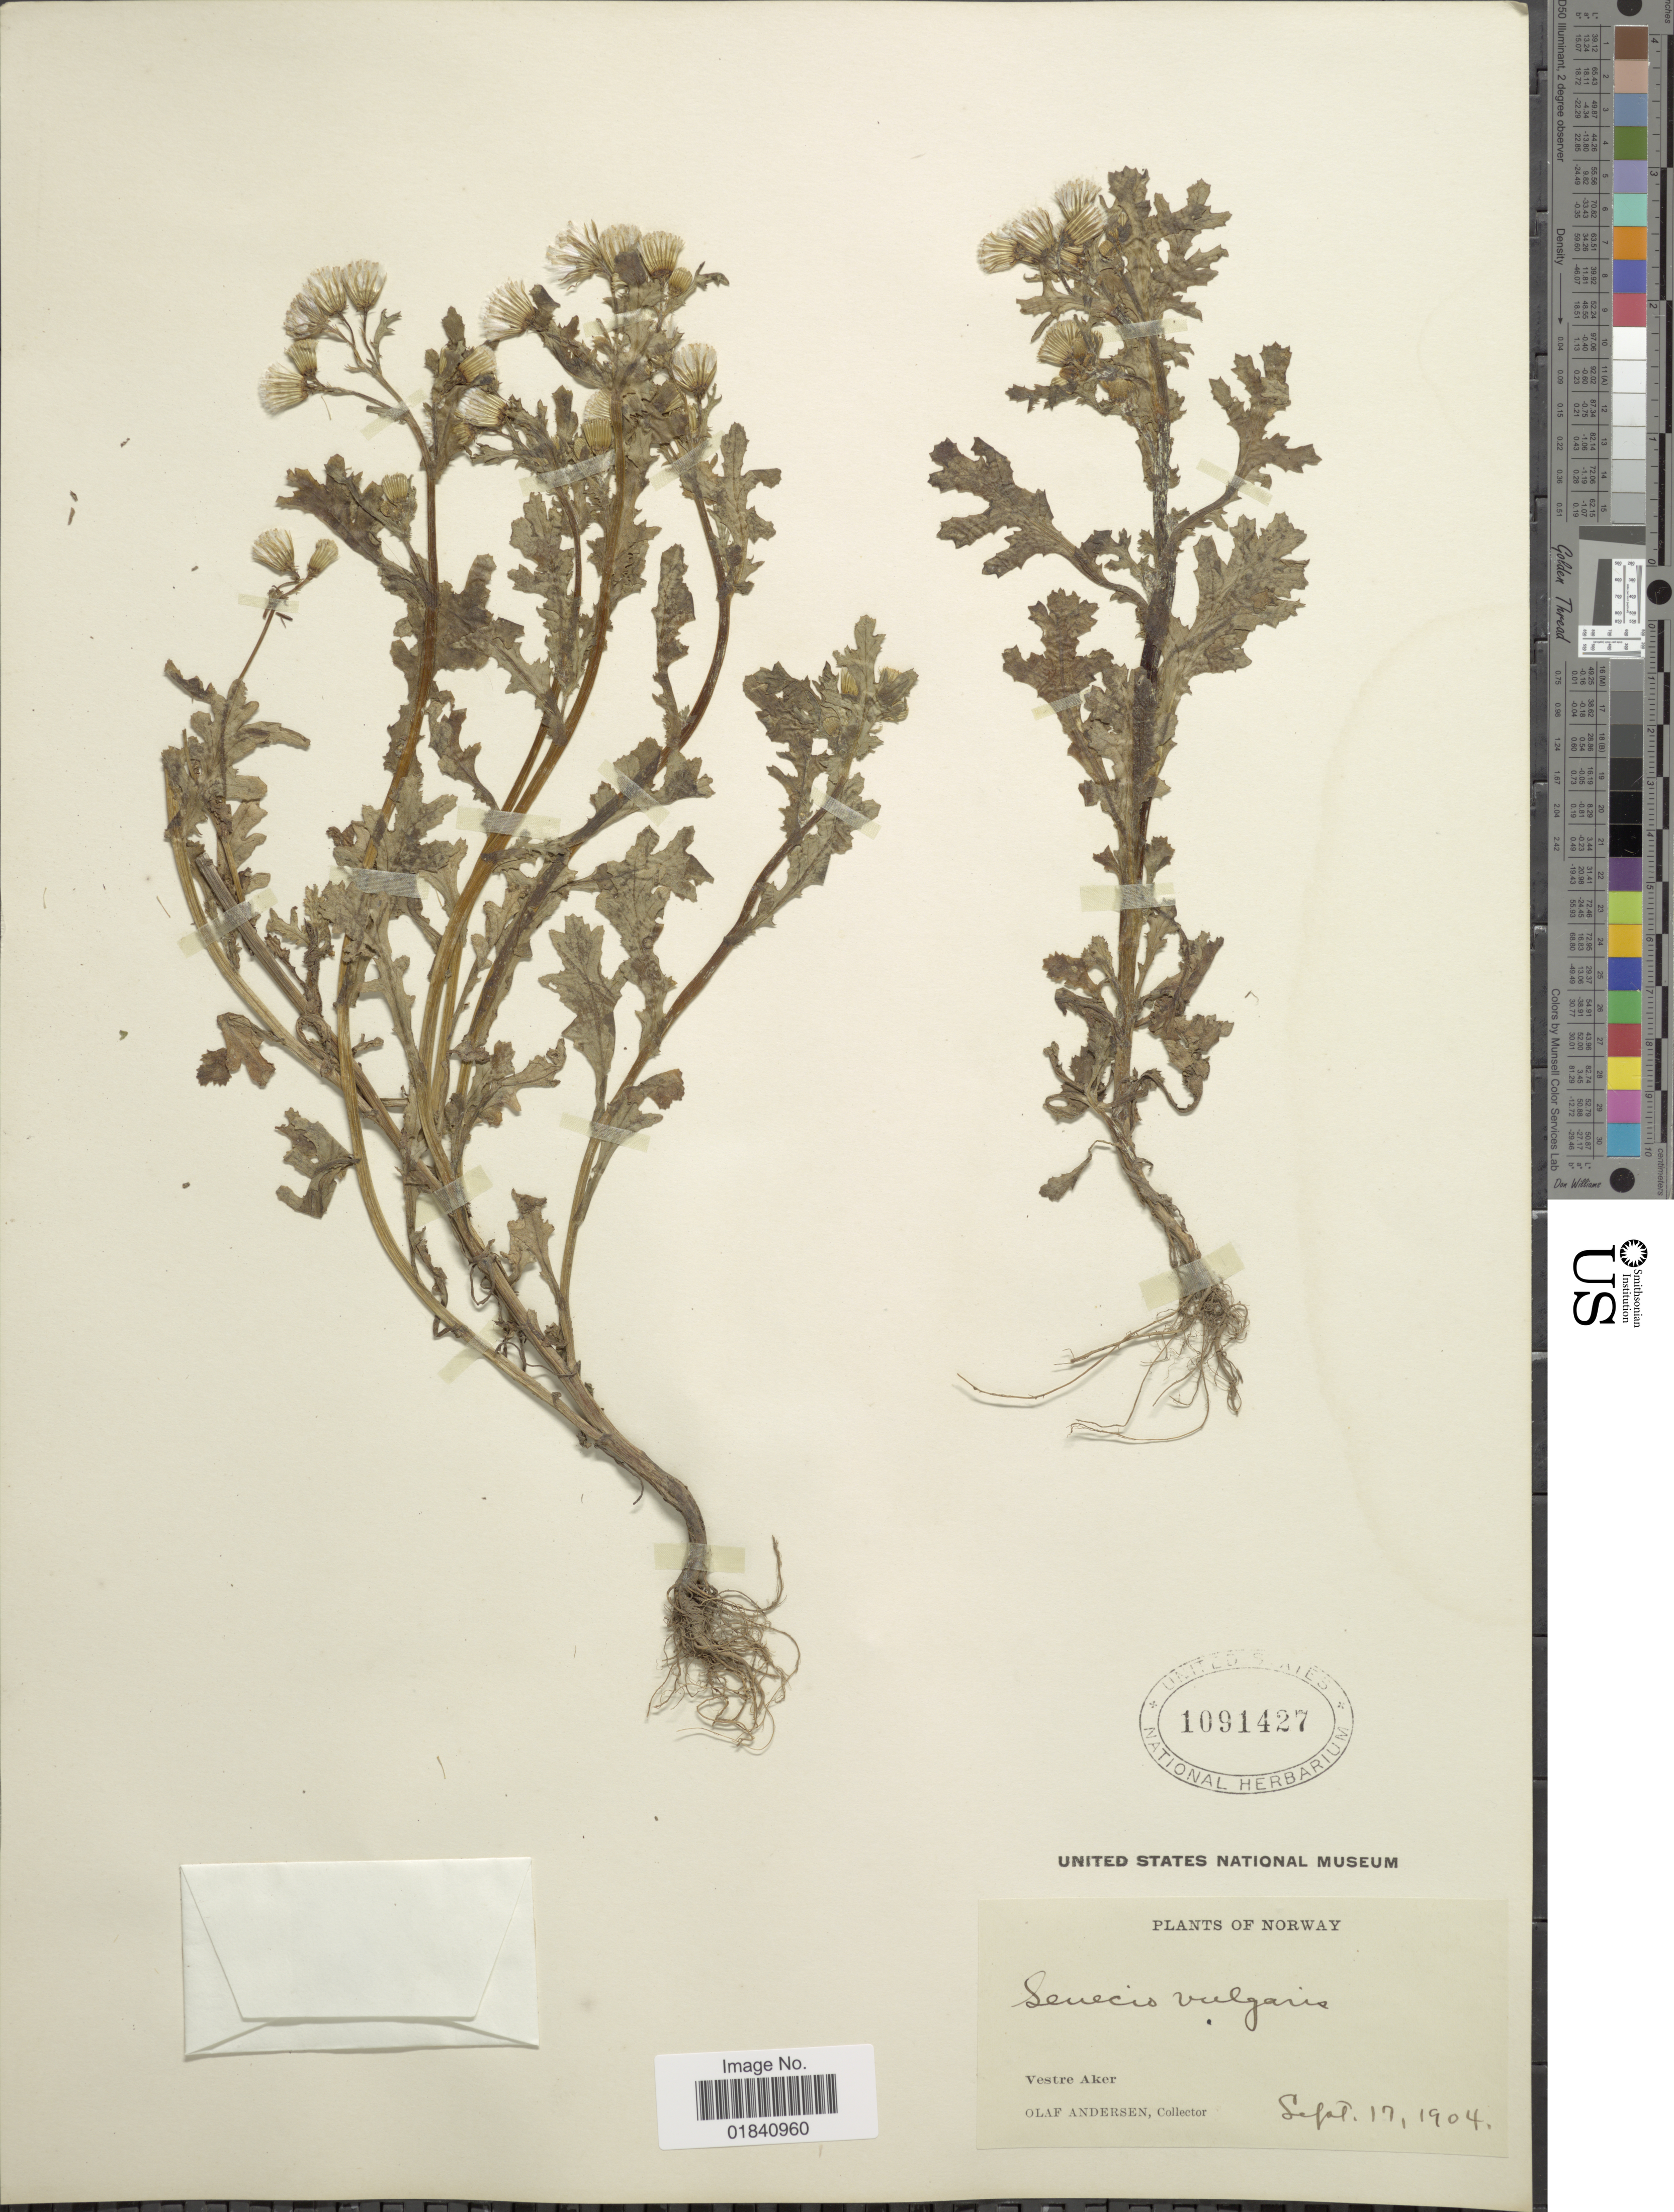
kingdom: Plantae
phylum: Tracheophyta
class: Magnoliopsida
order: Asterales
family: Asteraceae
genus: Senecio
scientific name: Senecio vulgaris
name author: L.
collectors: O. Andersen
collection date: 1904-09-17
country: Norway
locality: Vestre Aker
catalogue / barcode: US 1091427